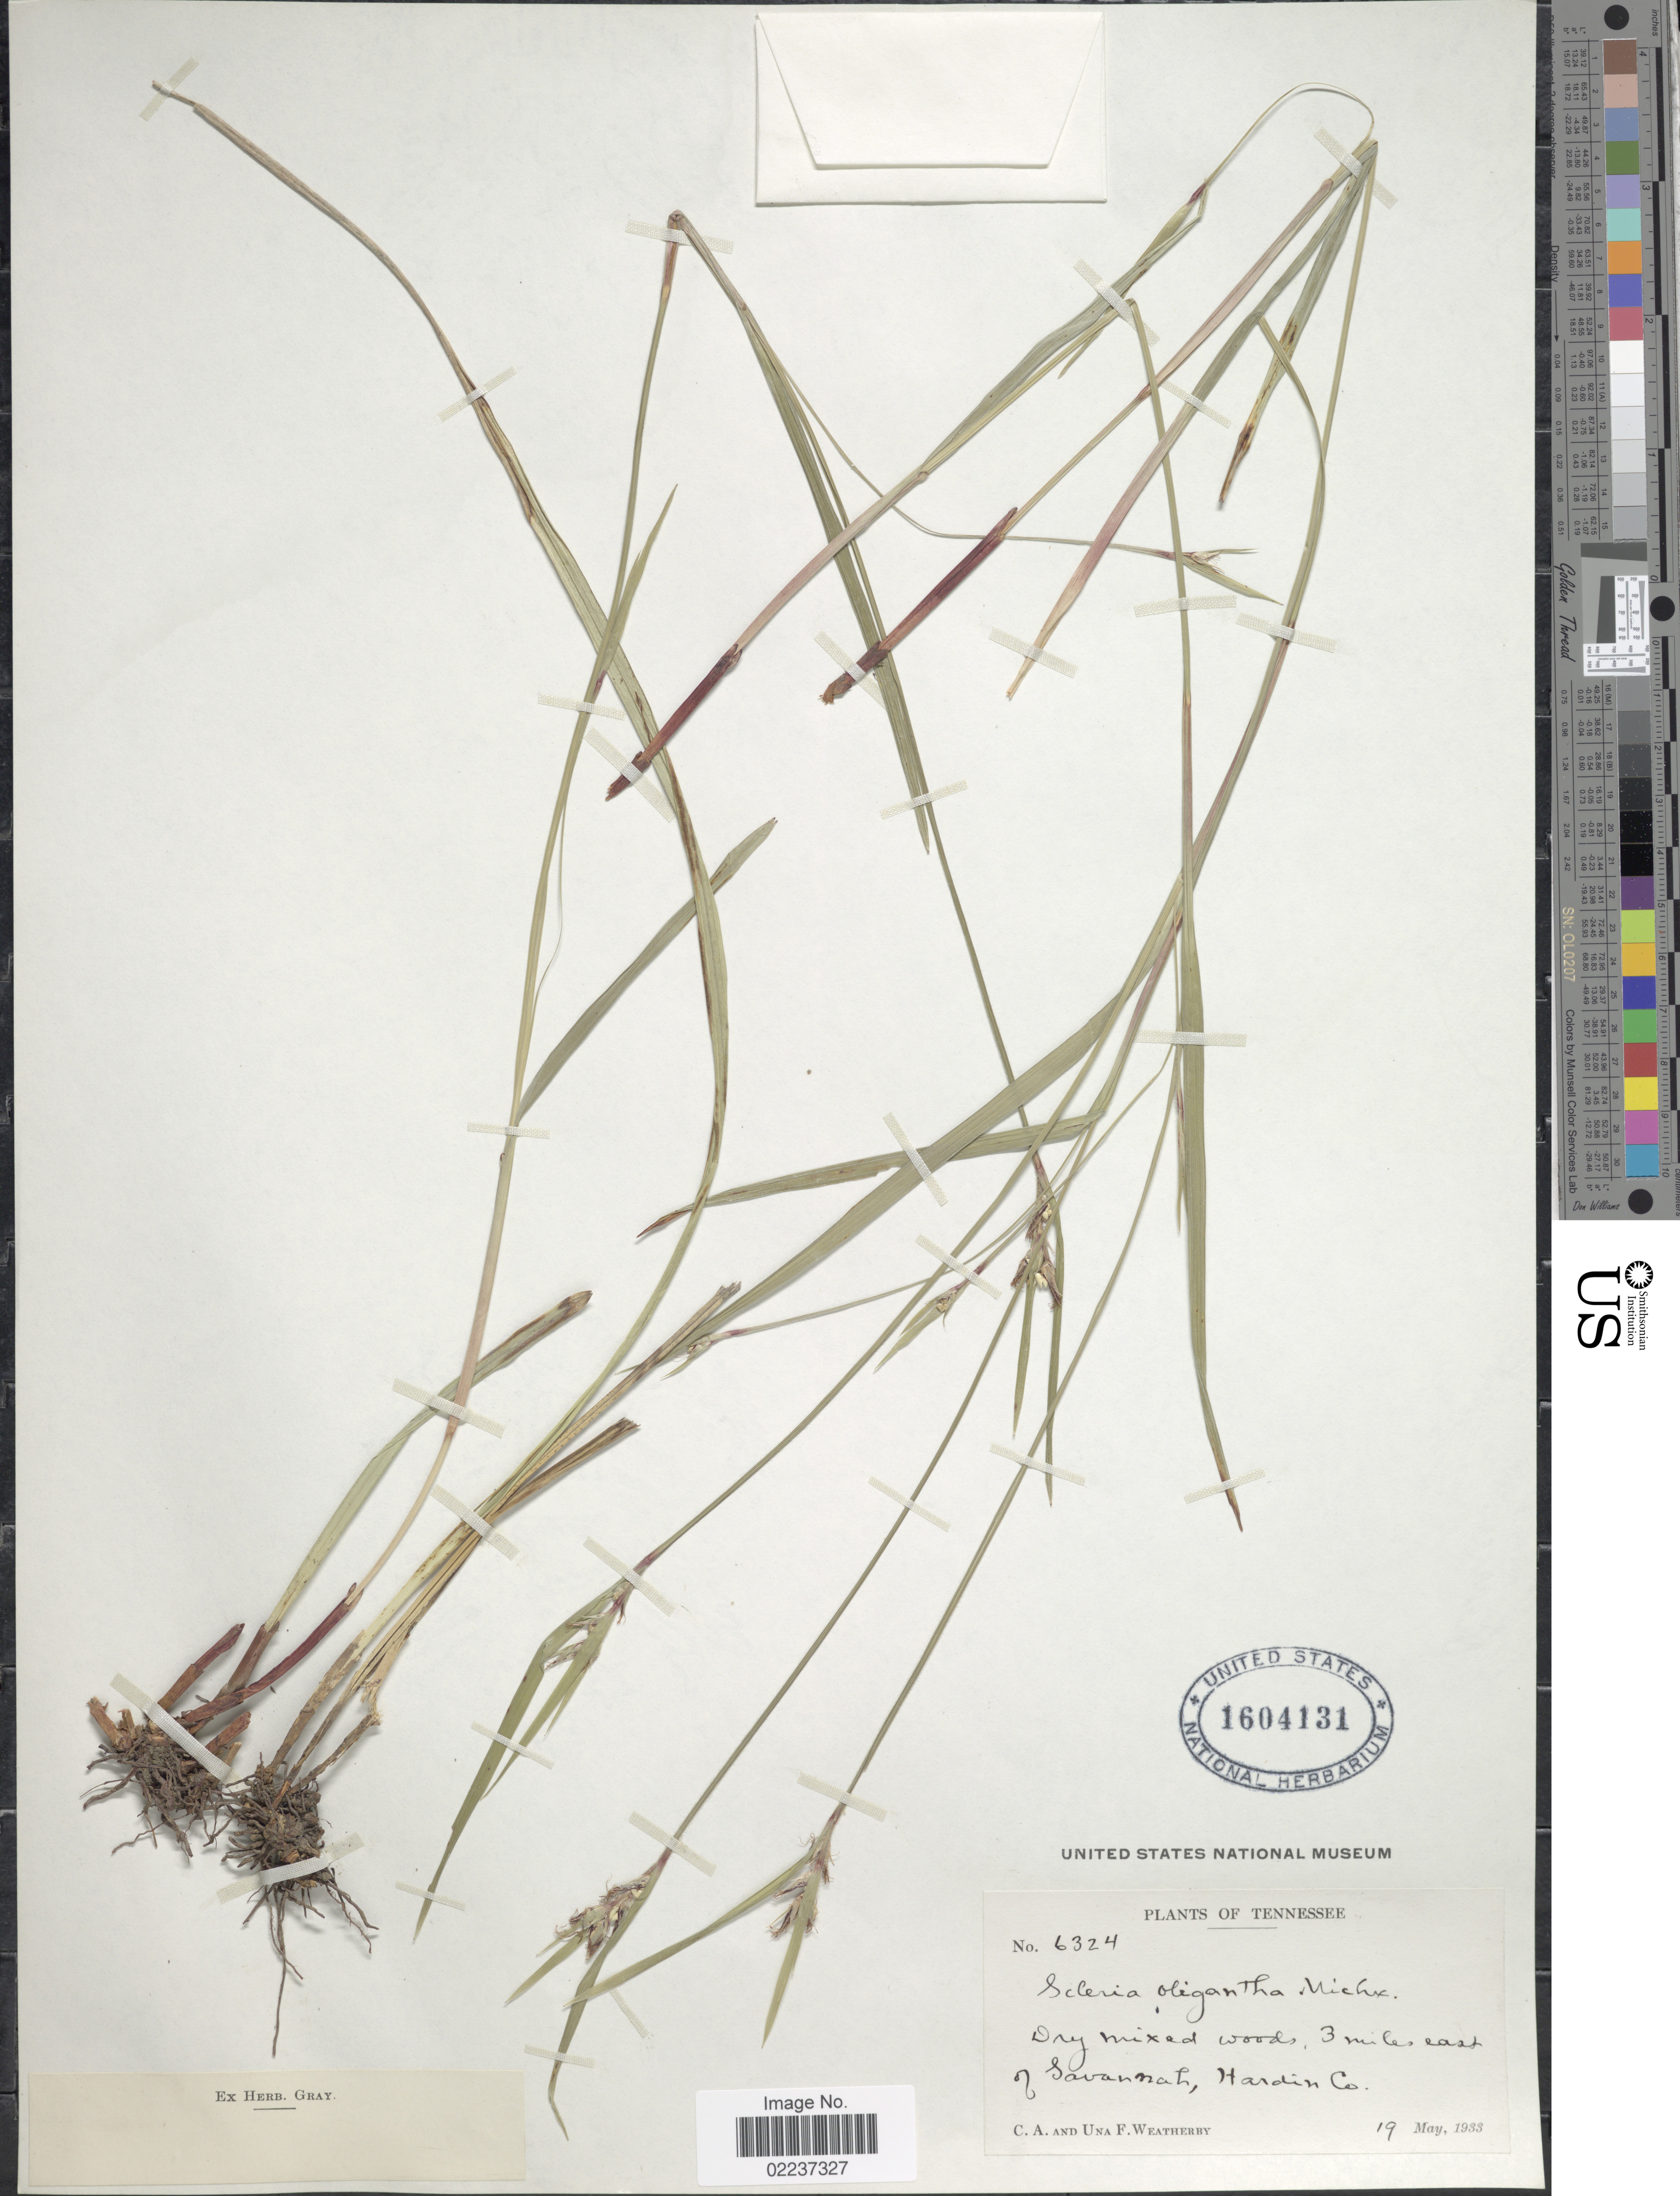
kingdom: Plantae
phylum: Tracheophyta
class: Liliopsida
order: Poales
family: Cyperaceae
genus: Scleria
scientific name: Scleria oligantha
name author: Michx.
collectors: C. A. Weatherby & U. Weatherby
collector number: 6324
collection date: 1933-05-19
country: United States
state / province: Tennessee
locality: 3 miles east of Savannah, Hardin Co.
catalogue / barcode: US 1604131